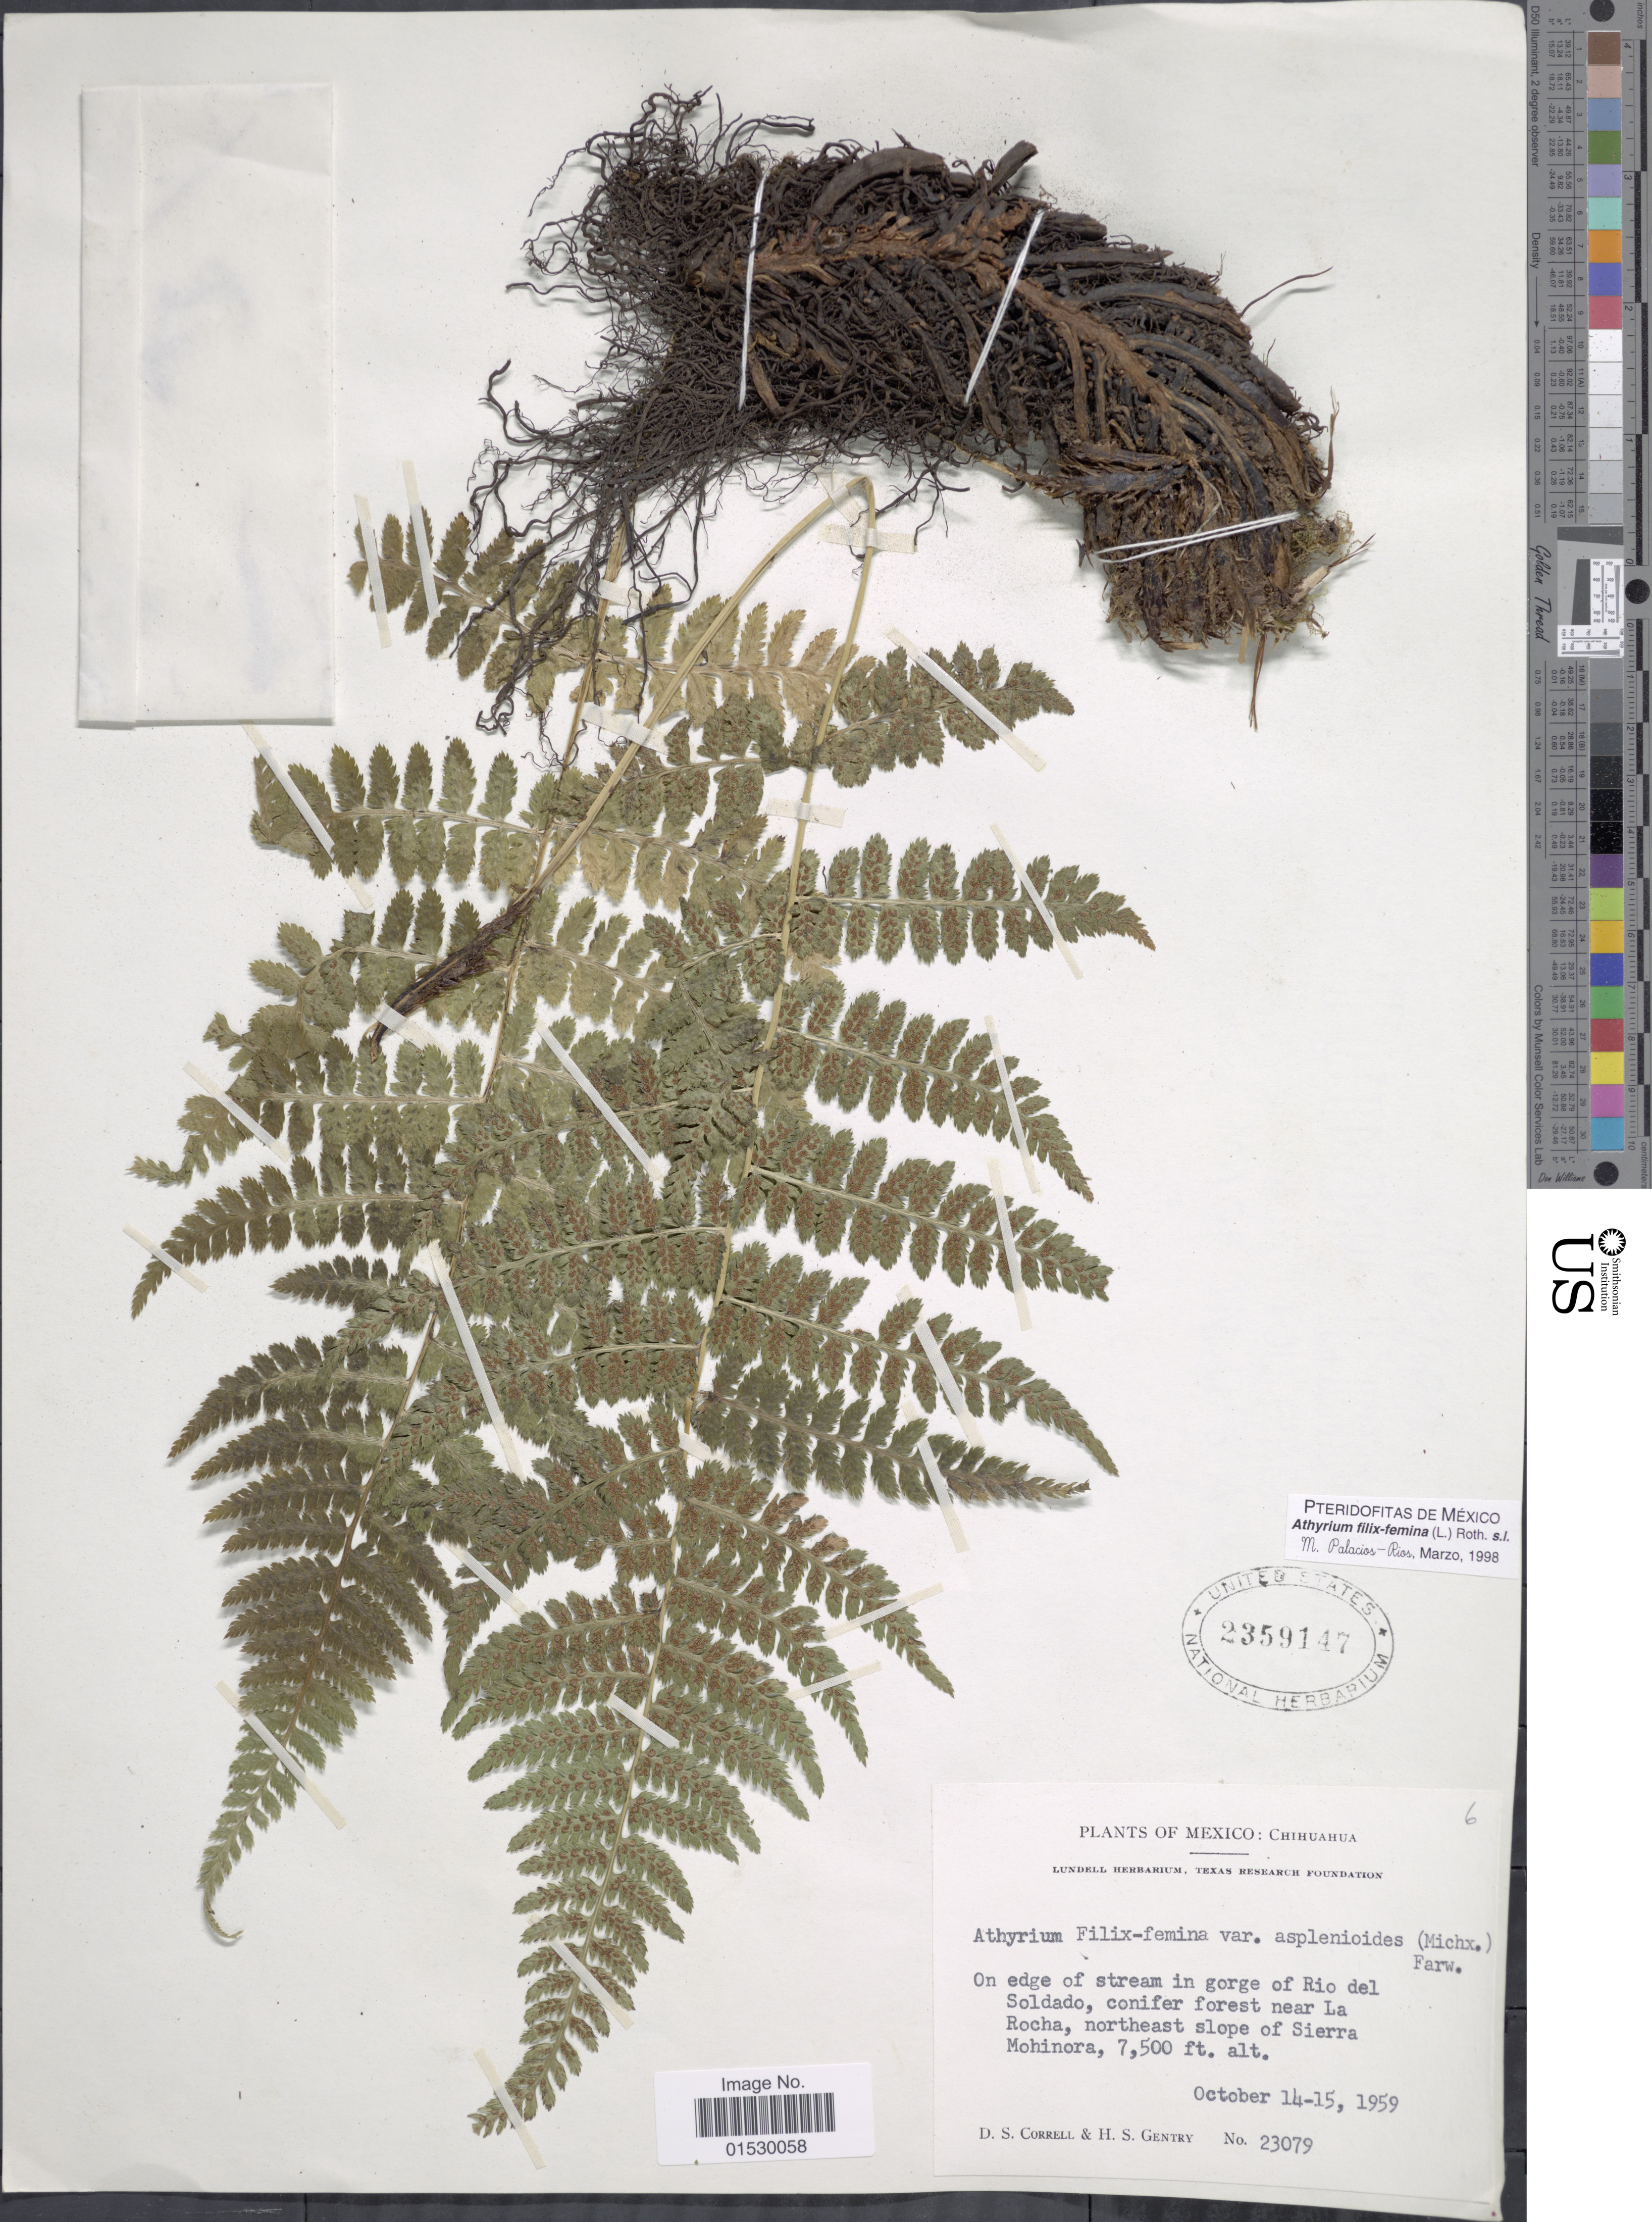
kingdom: Plantae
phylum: Tracheophyta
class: Polypodiopsida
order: Polypodiales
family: Athyriaceae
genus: Athyrium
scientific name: Athyrium dombei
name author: (Desv.) C. Chr.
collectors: D. S. Correll & H. S. Gentry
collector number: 23079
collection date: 1959-10-14/1959-10-15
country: Mexico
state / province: Chihuahua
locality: On edge of stream in gorge of Rio del Soldado, conifer forest near La Rocha, northeast slope of Sierra Mohinora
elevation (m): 2286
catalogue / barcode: US 2359147